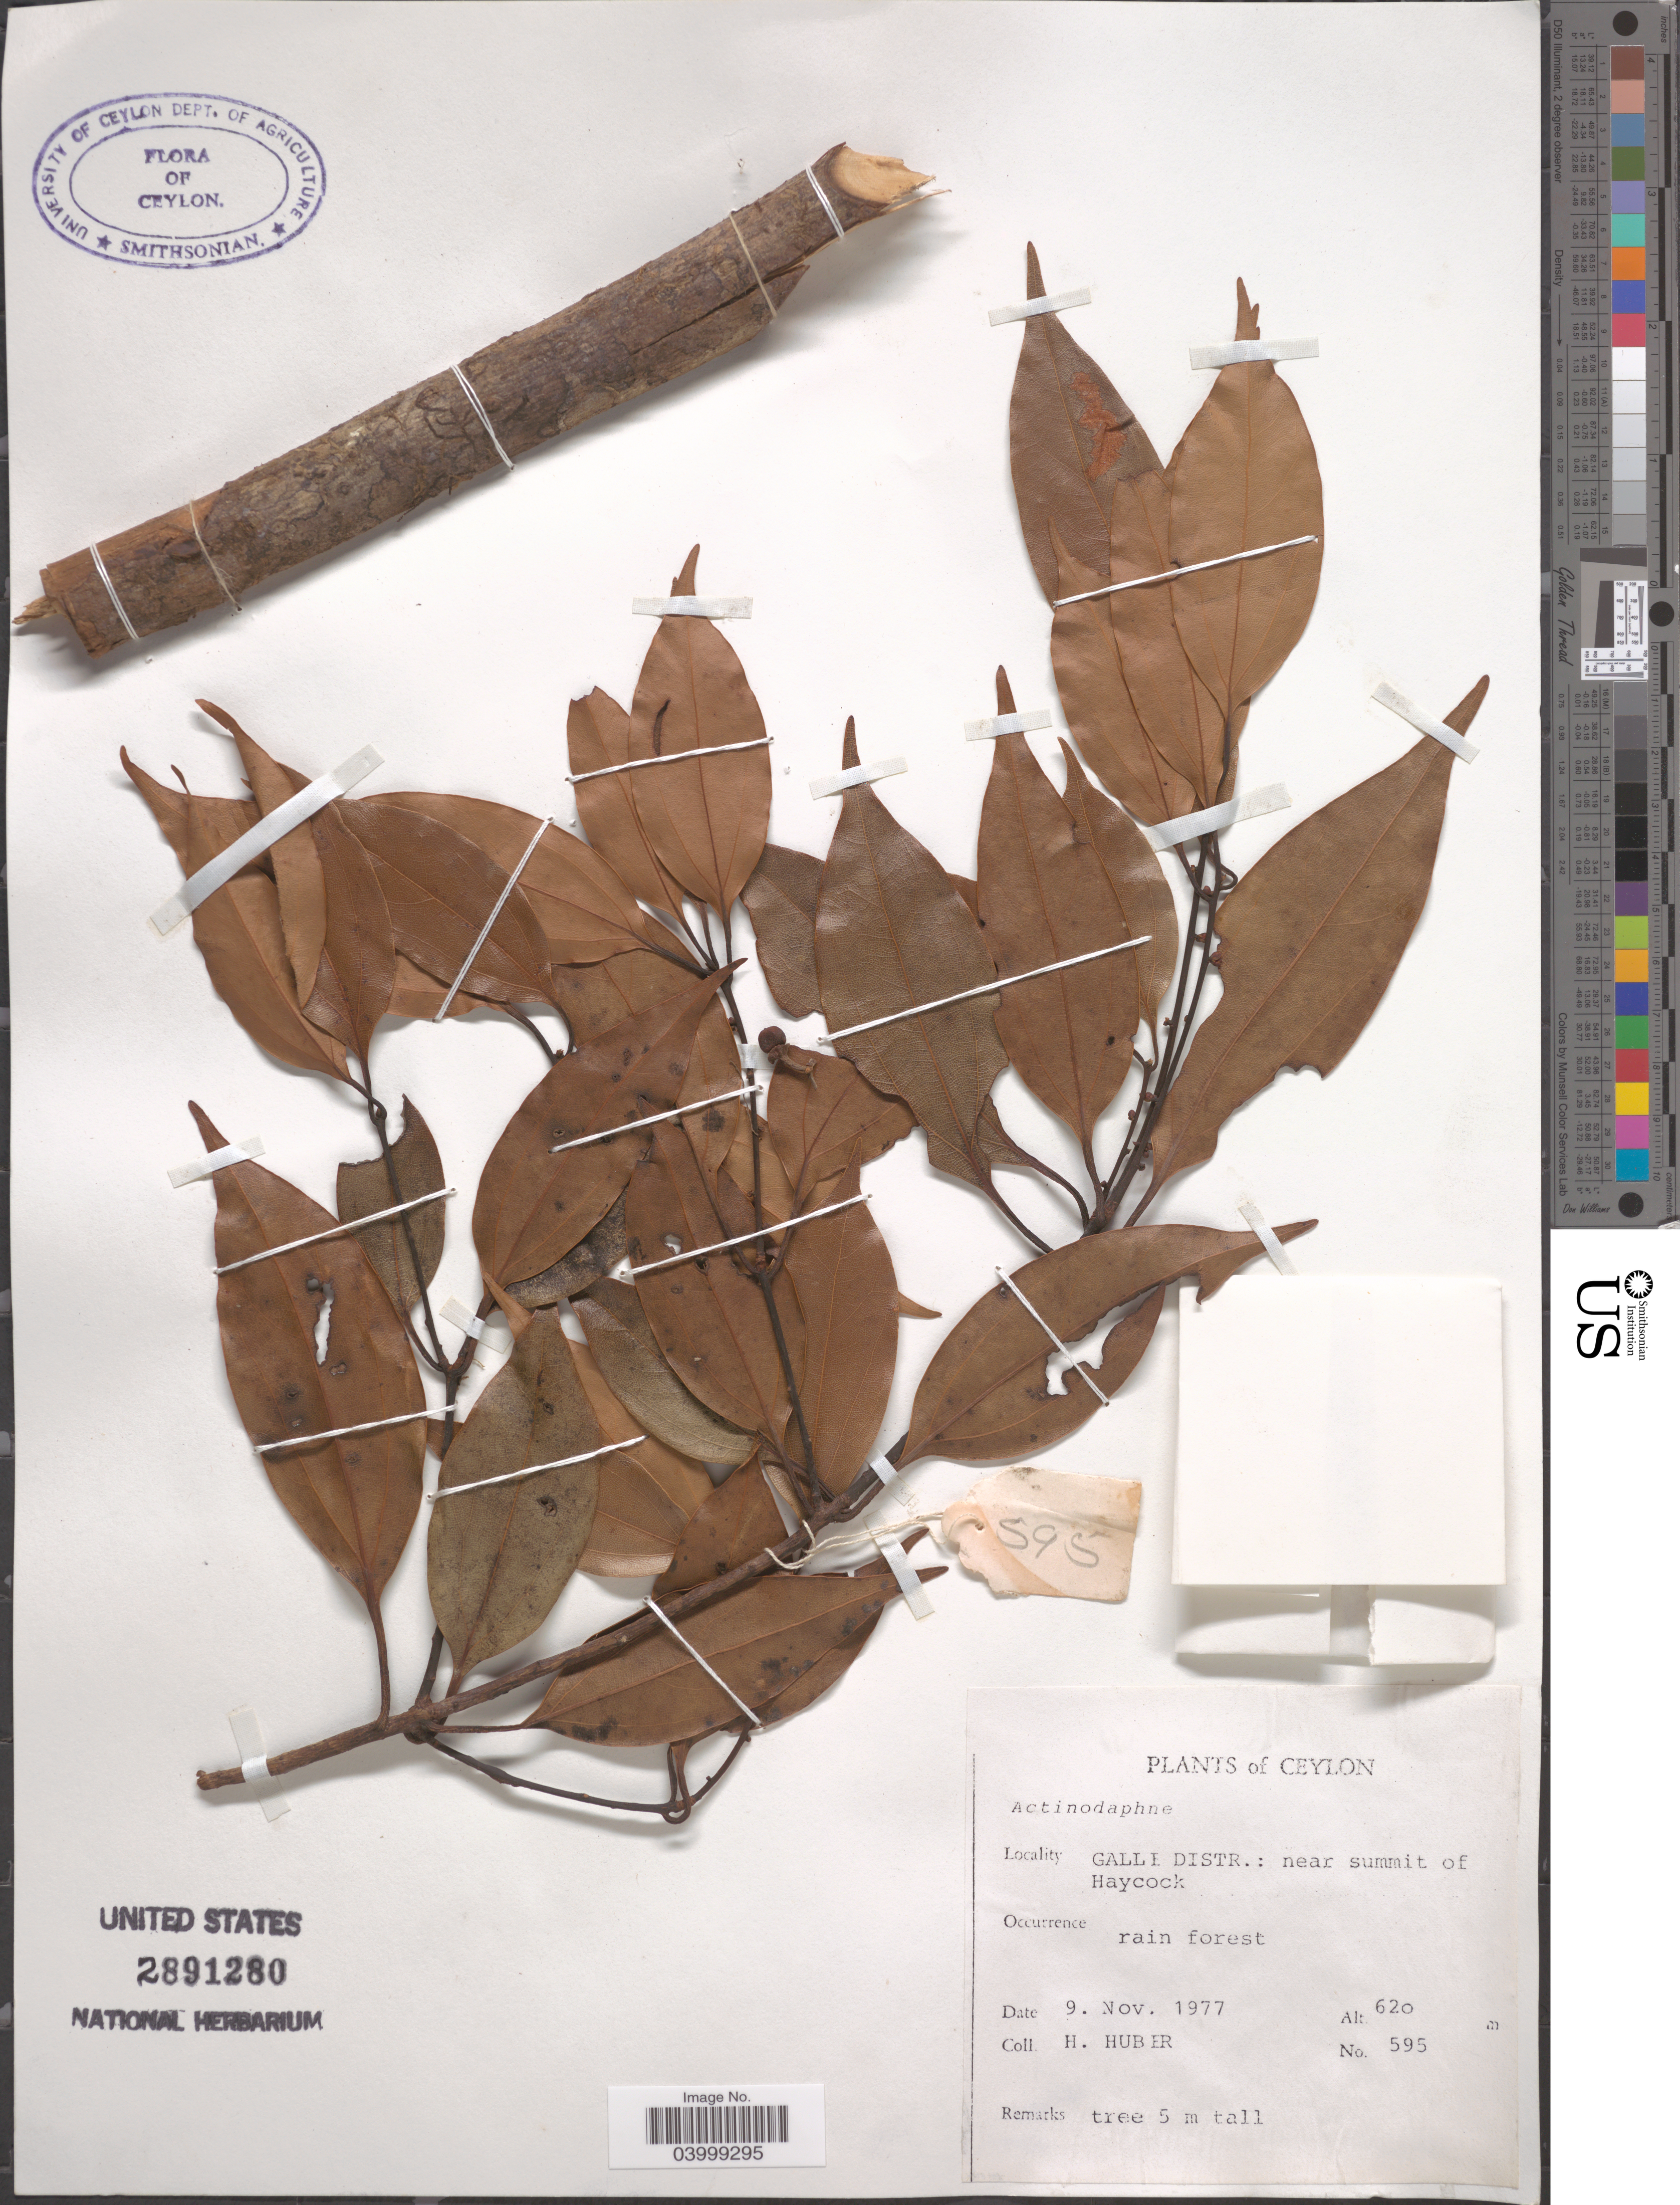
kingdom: Plantae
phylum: Tracheophyta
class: Magnoliopsida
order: Laurales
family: Lauraceae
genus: Actinodaphne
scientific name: Actinodaphne sp.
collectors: H. Huber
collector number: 595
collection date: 1977-11-09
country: Sri Lanka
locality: Ceylon. Galle Distr.: near summit Haycock.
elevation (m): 620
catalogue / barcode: US 2891280